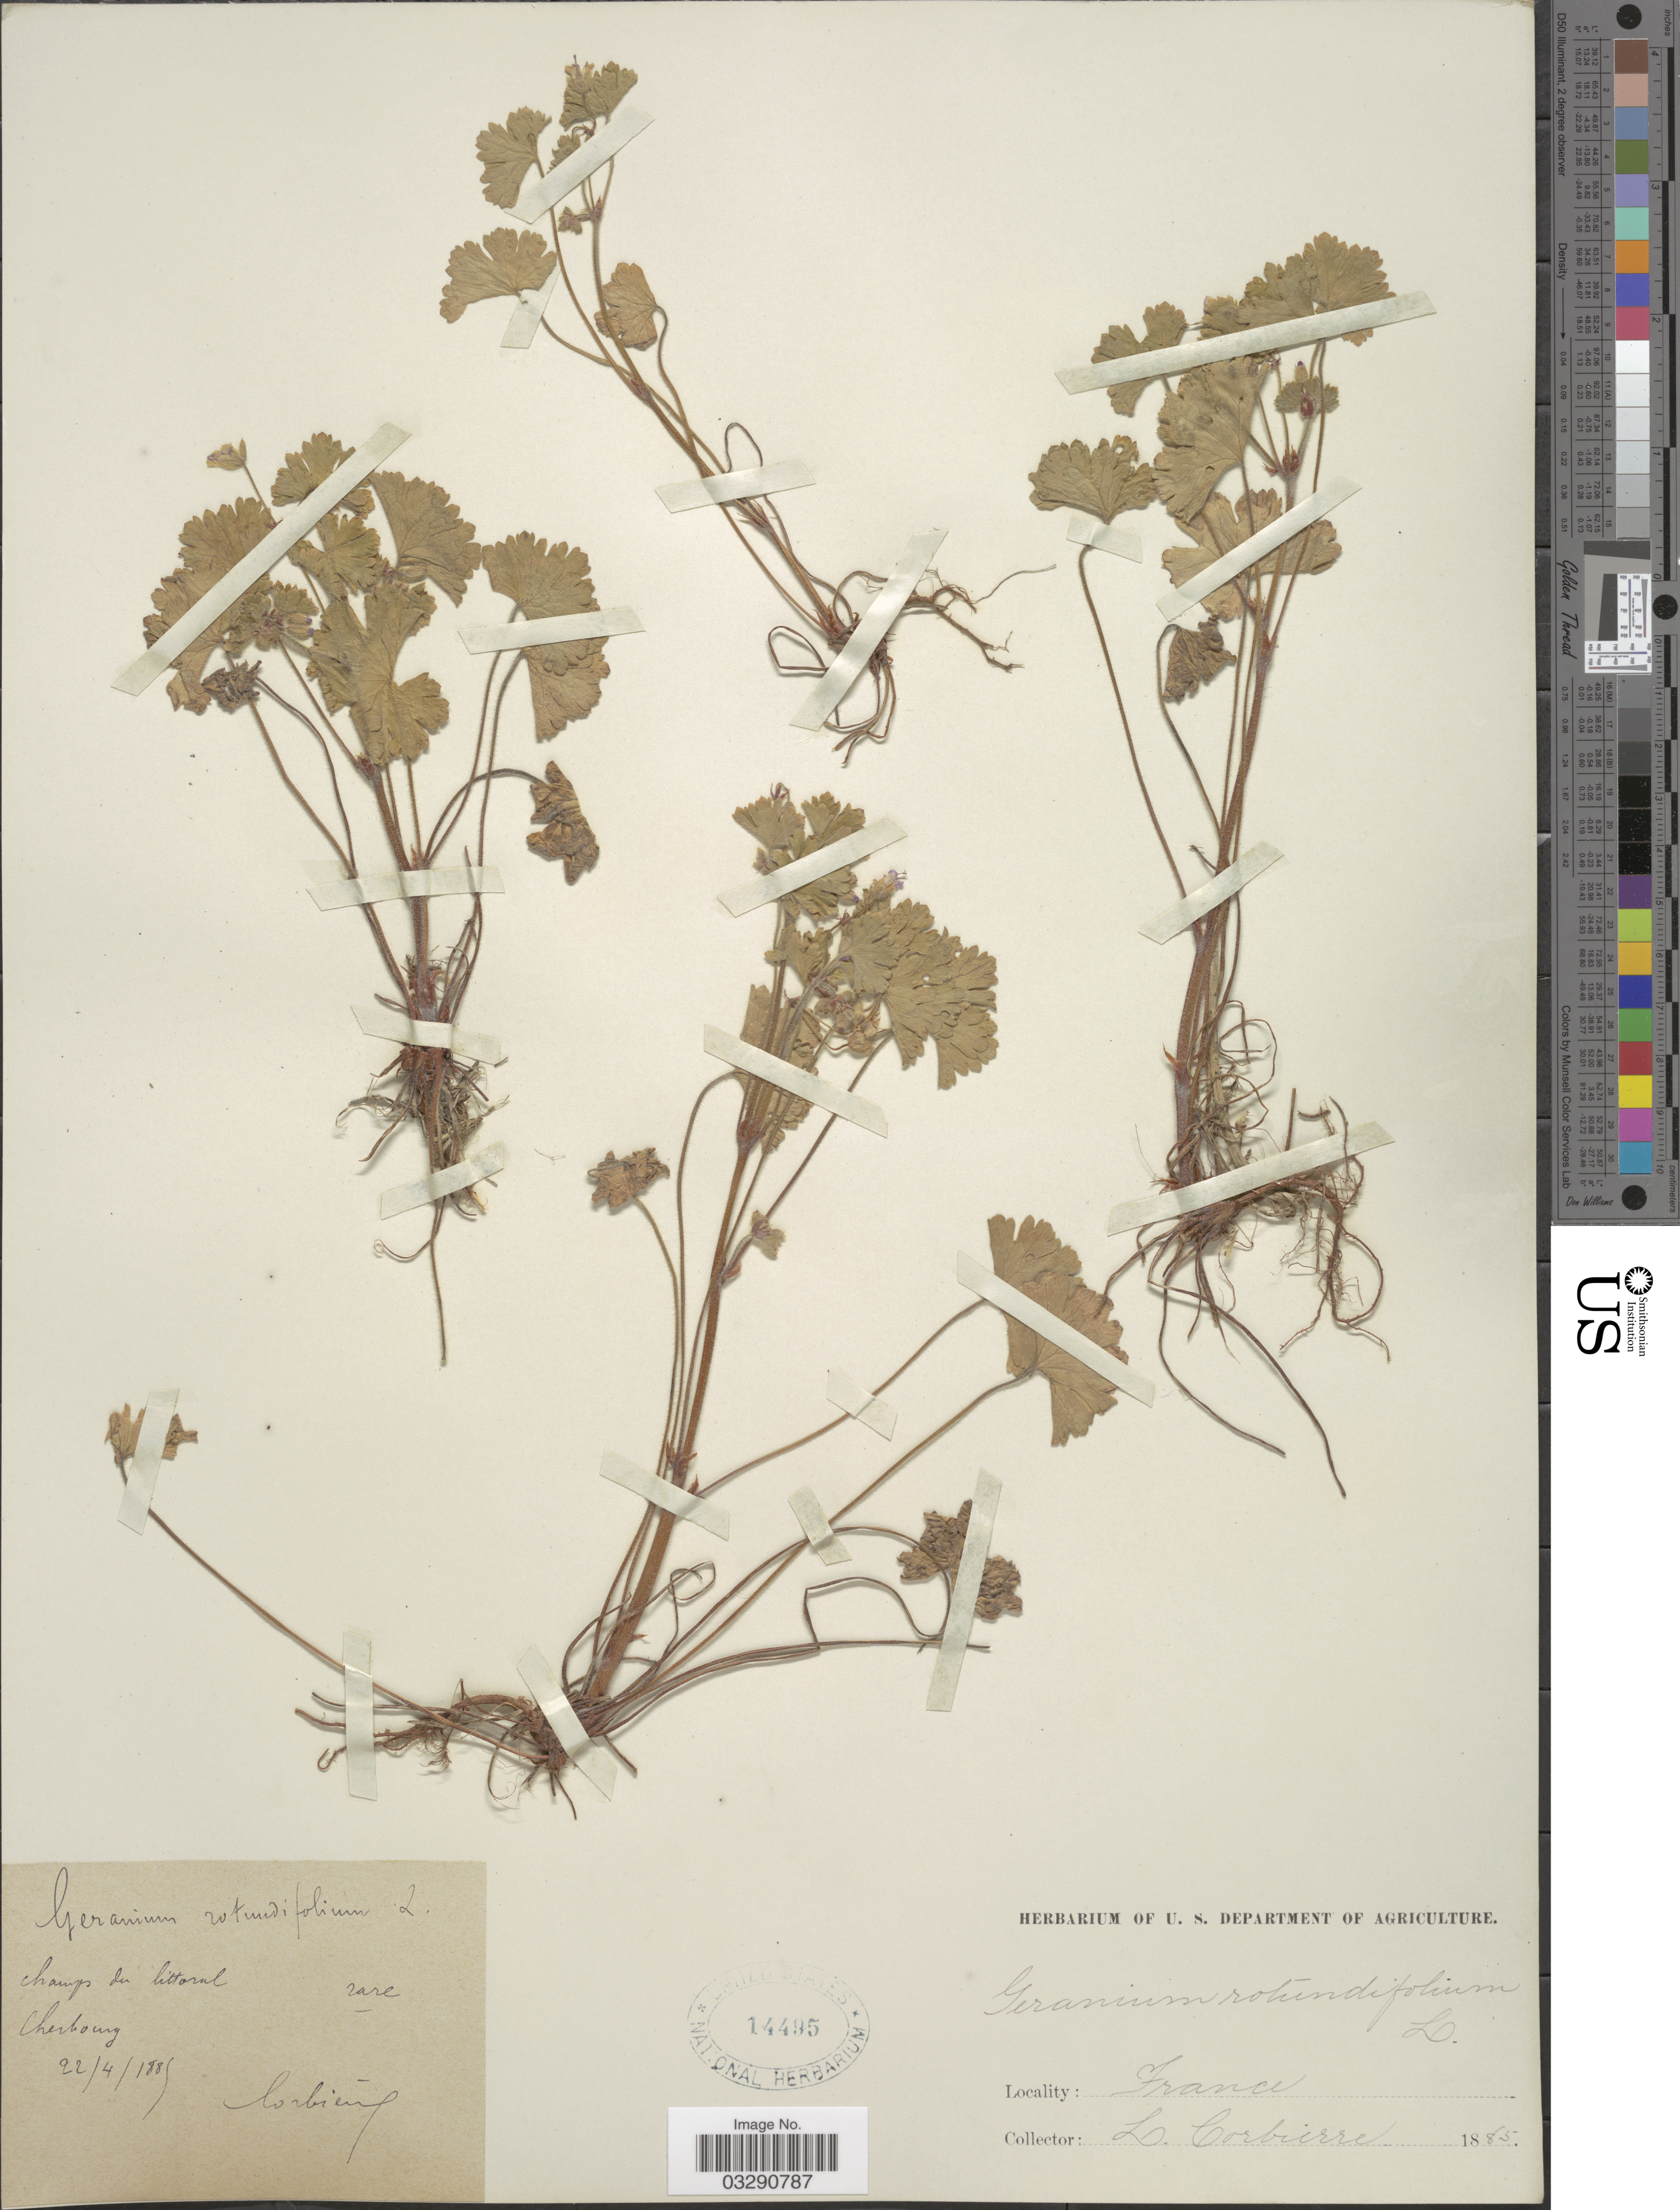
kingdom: Plantae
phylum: Tracheophyta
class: Magnoliopsida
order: Geraniales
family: Geraniaceae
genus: Geranium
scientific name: Geranium rotundifolium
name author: L.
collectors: L. Corbière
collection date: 1885-04-22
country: France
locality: Cherbourg.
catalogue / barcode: US 14495